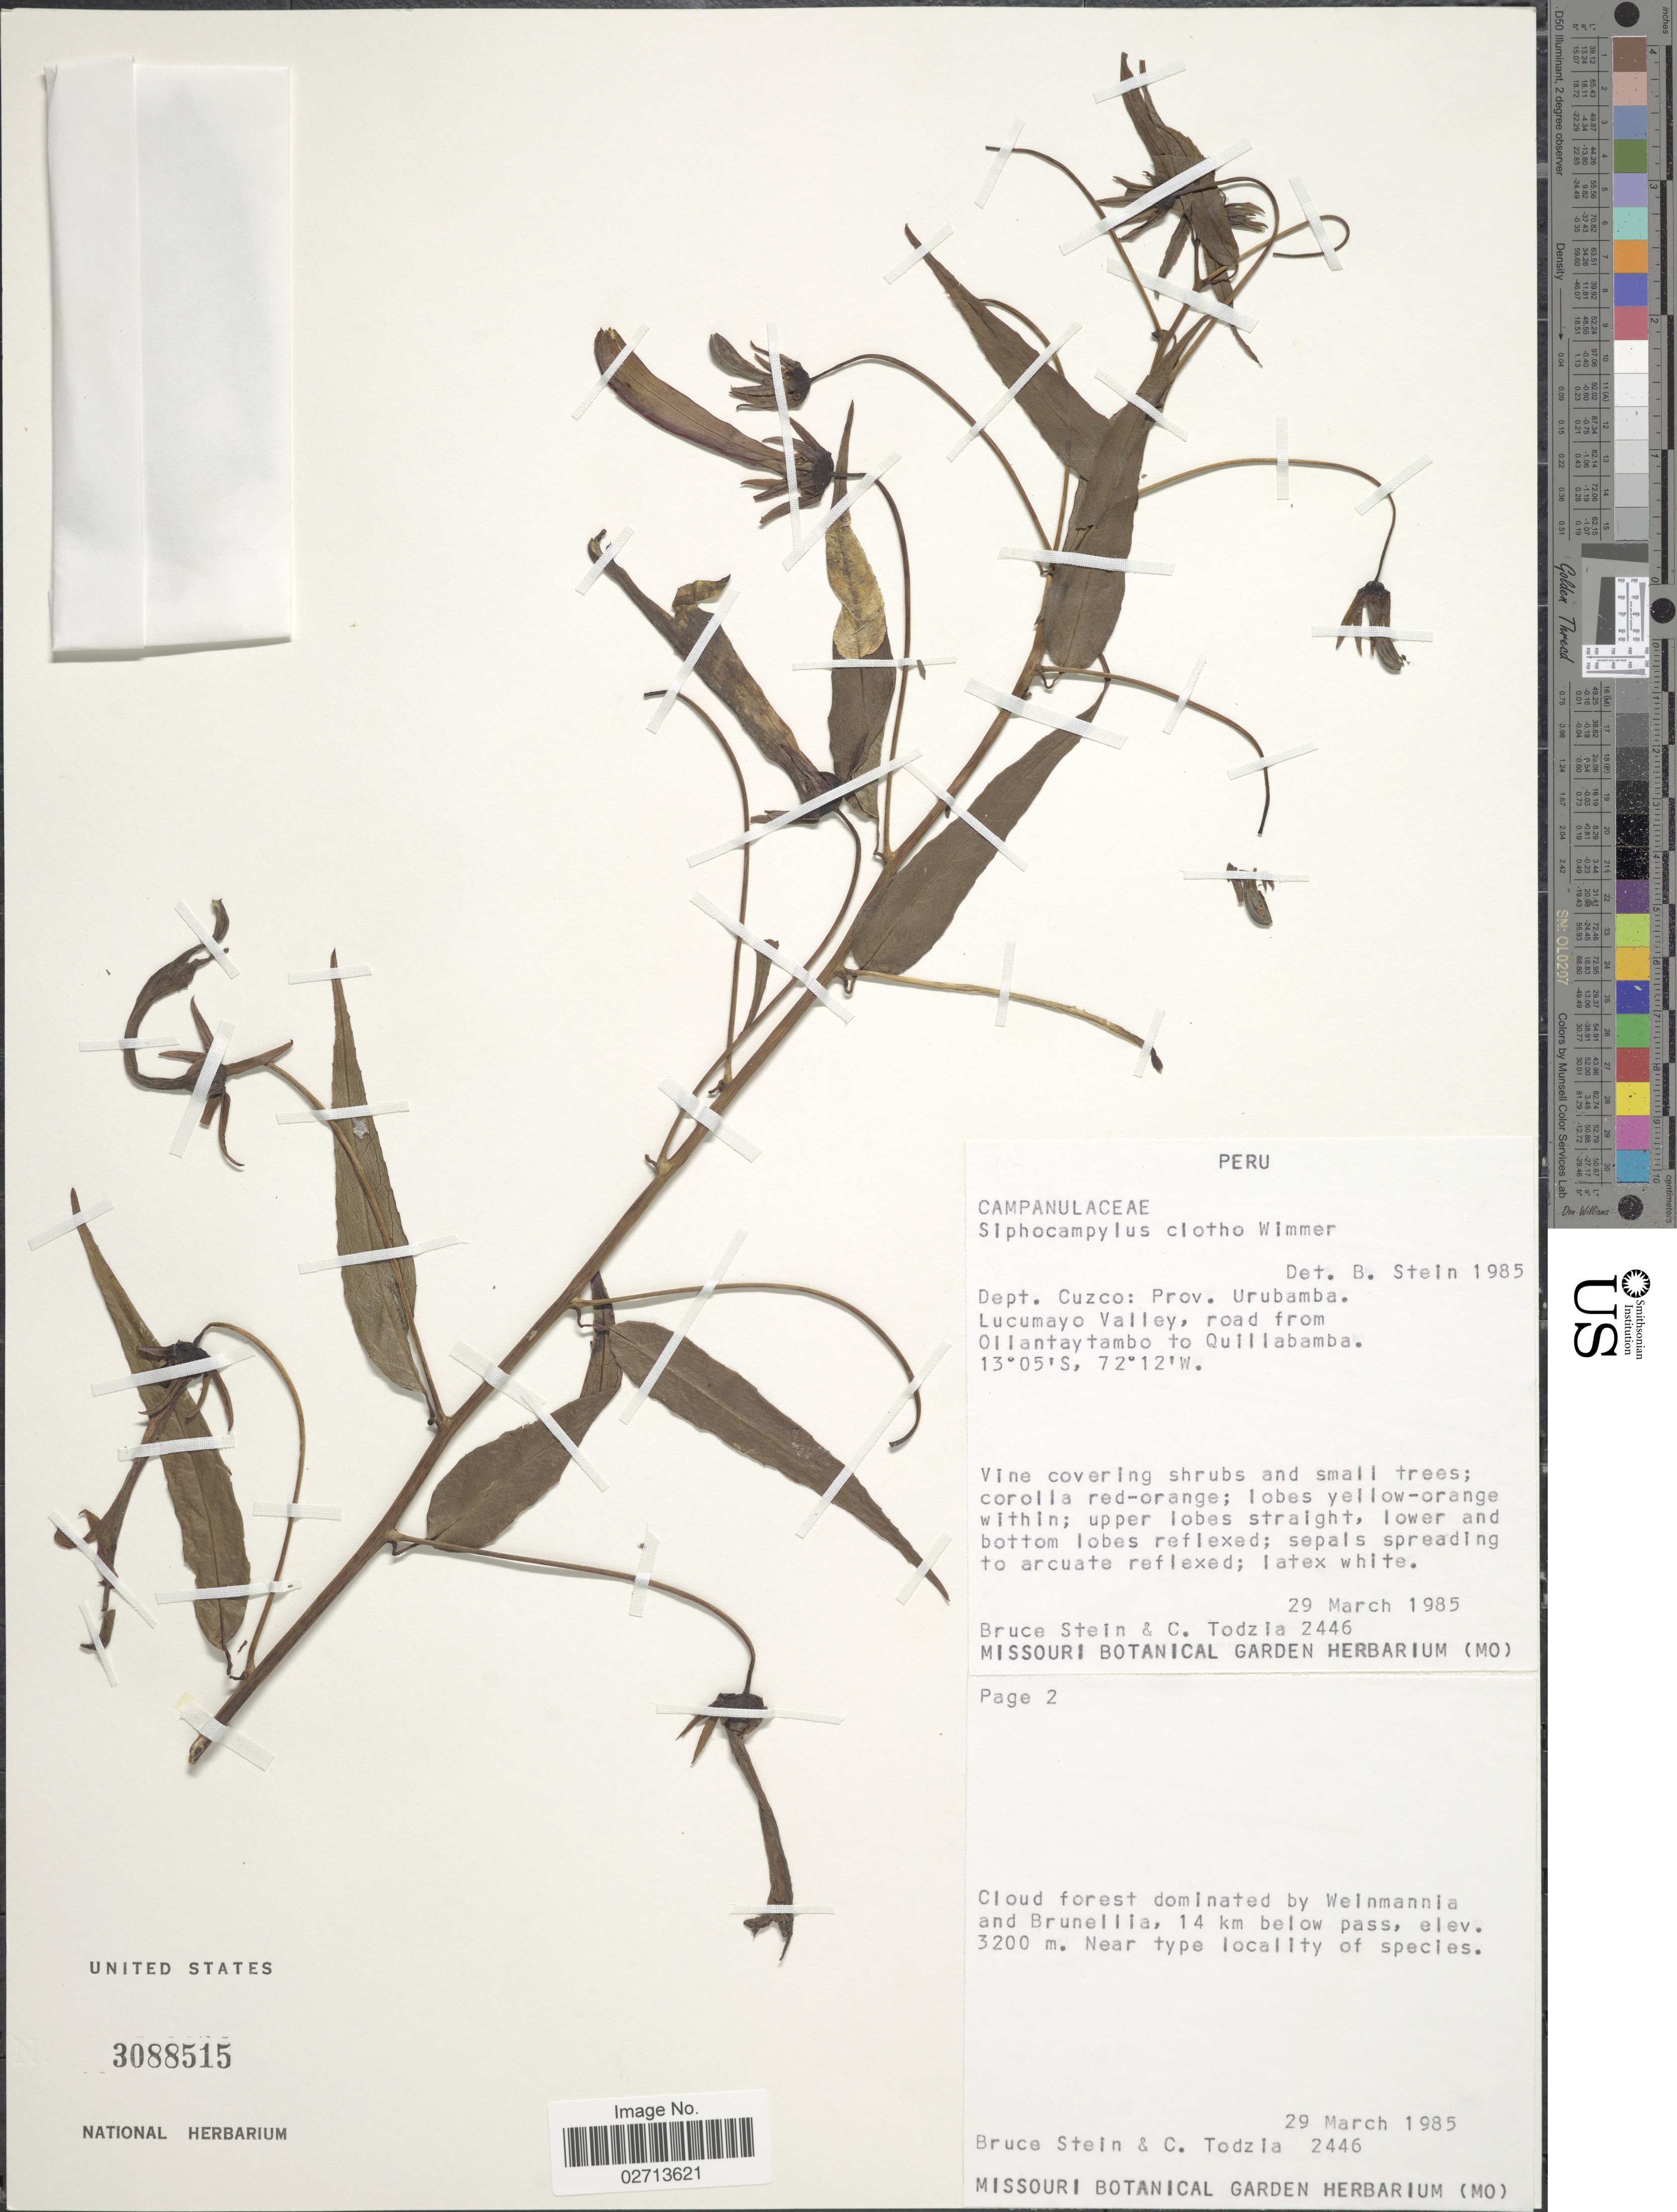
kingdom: Plantae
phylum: Tracheophyta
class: Magnoliopsida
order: Asterales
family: Campanulaceae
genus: Siphocampylus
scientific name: Siphocampylus clotho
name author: E. Wimm.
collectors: B. A. Stein & C. A. Todzia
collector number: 2446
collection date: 1985-03-29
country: Peru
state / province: Cusco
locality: Prov. Urubamba. Lucumayo Valley, road from Ollantaytambo to Quillabamba, 14 km below pass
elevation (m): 3200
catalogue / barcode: US 3088515